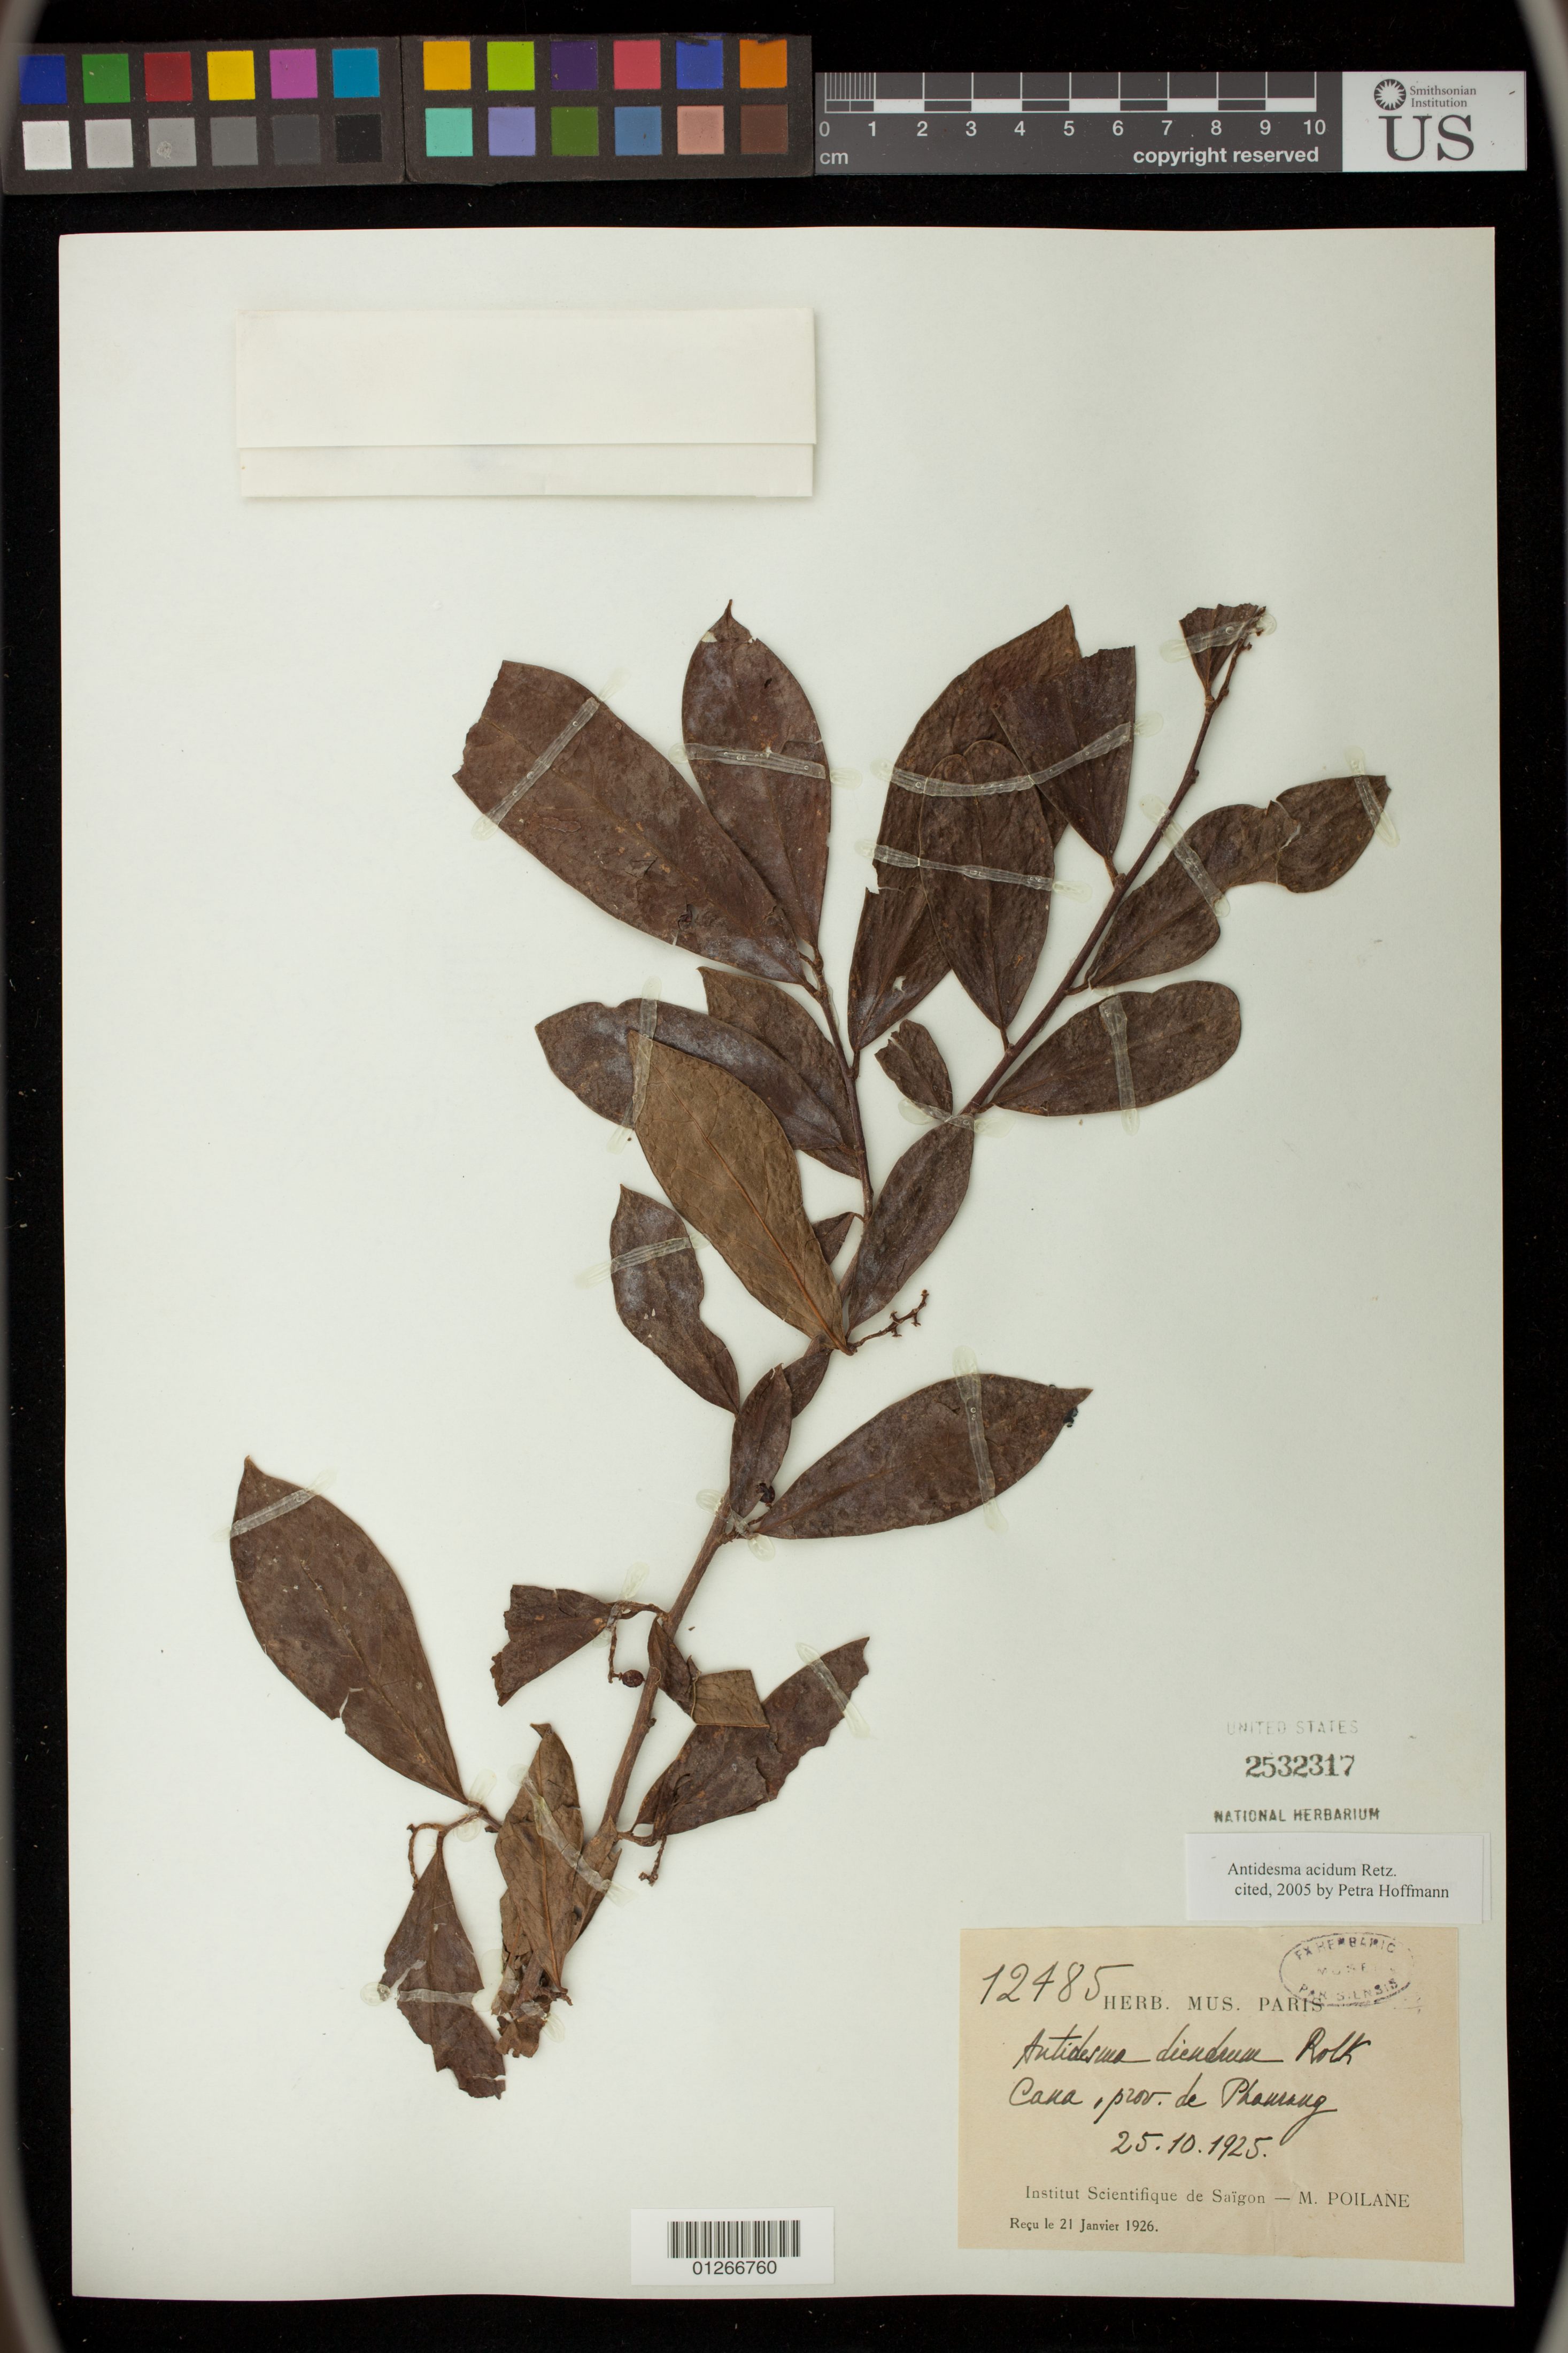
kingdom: Plantae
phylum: Tracheophyta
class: Magnoliopsida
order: Malpighiales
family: Phyllanthaceae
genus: Antidesma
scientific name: Antidesma acidum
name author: Retz.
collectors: M. Poilane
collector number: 12485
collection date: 1925-10-25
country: Vietnam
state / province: Ninh Thuan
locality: Cana, prov. de Phanrang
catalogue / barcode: US 2532317